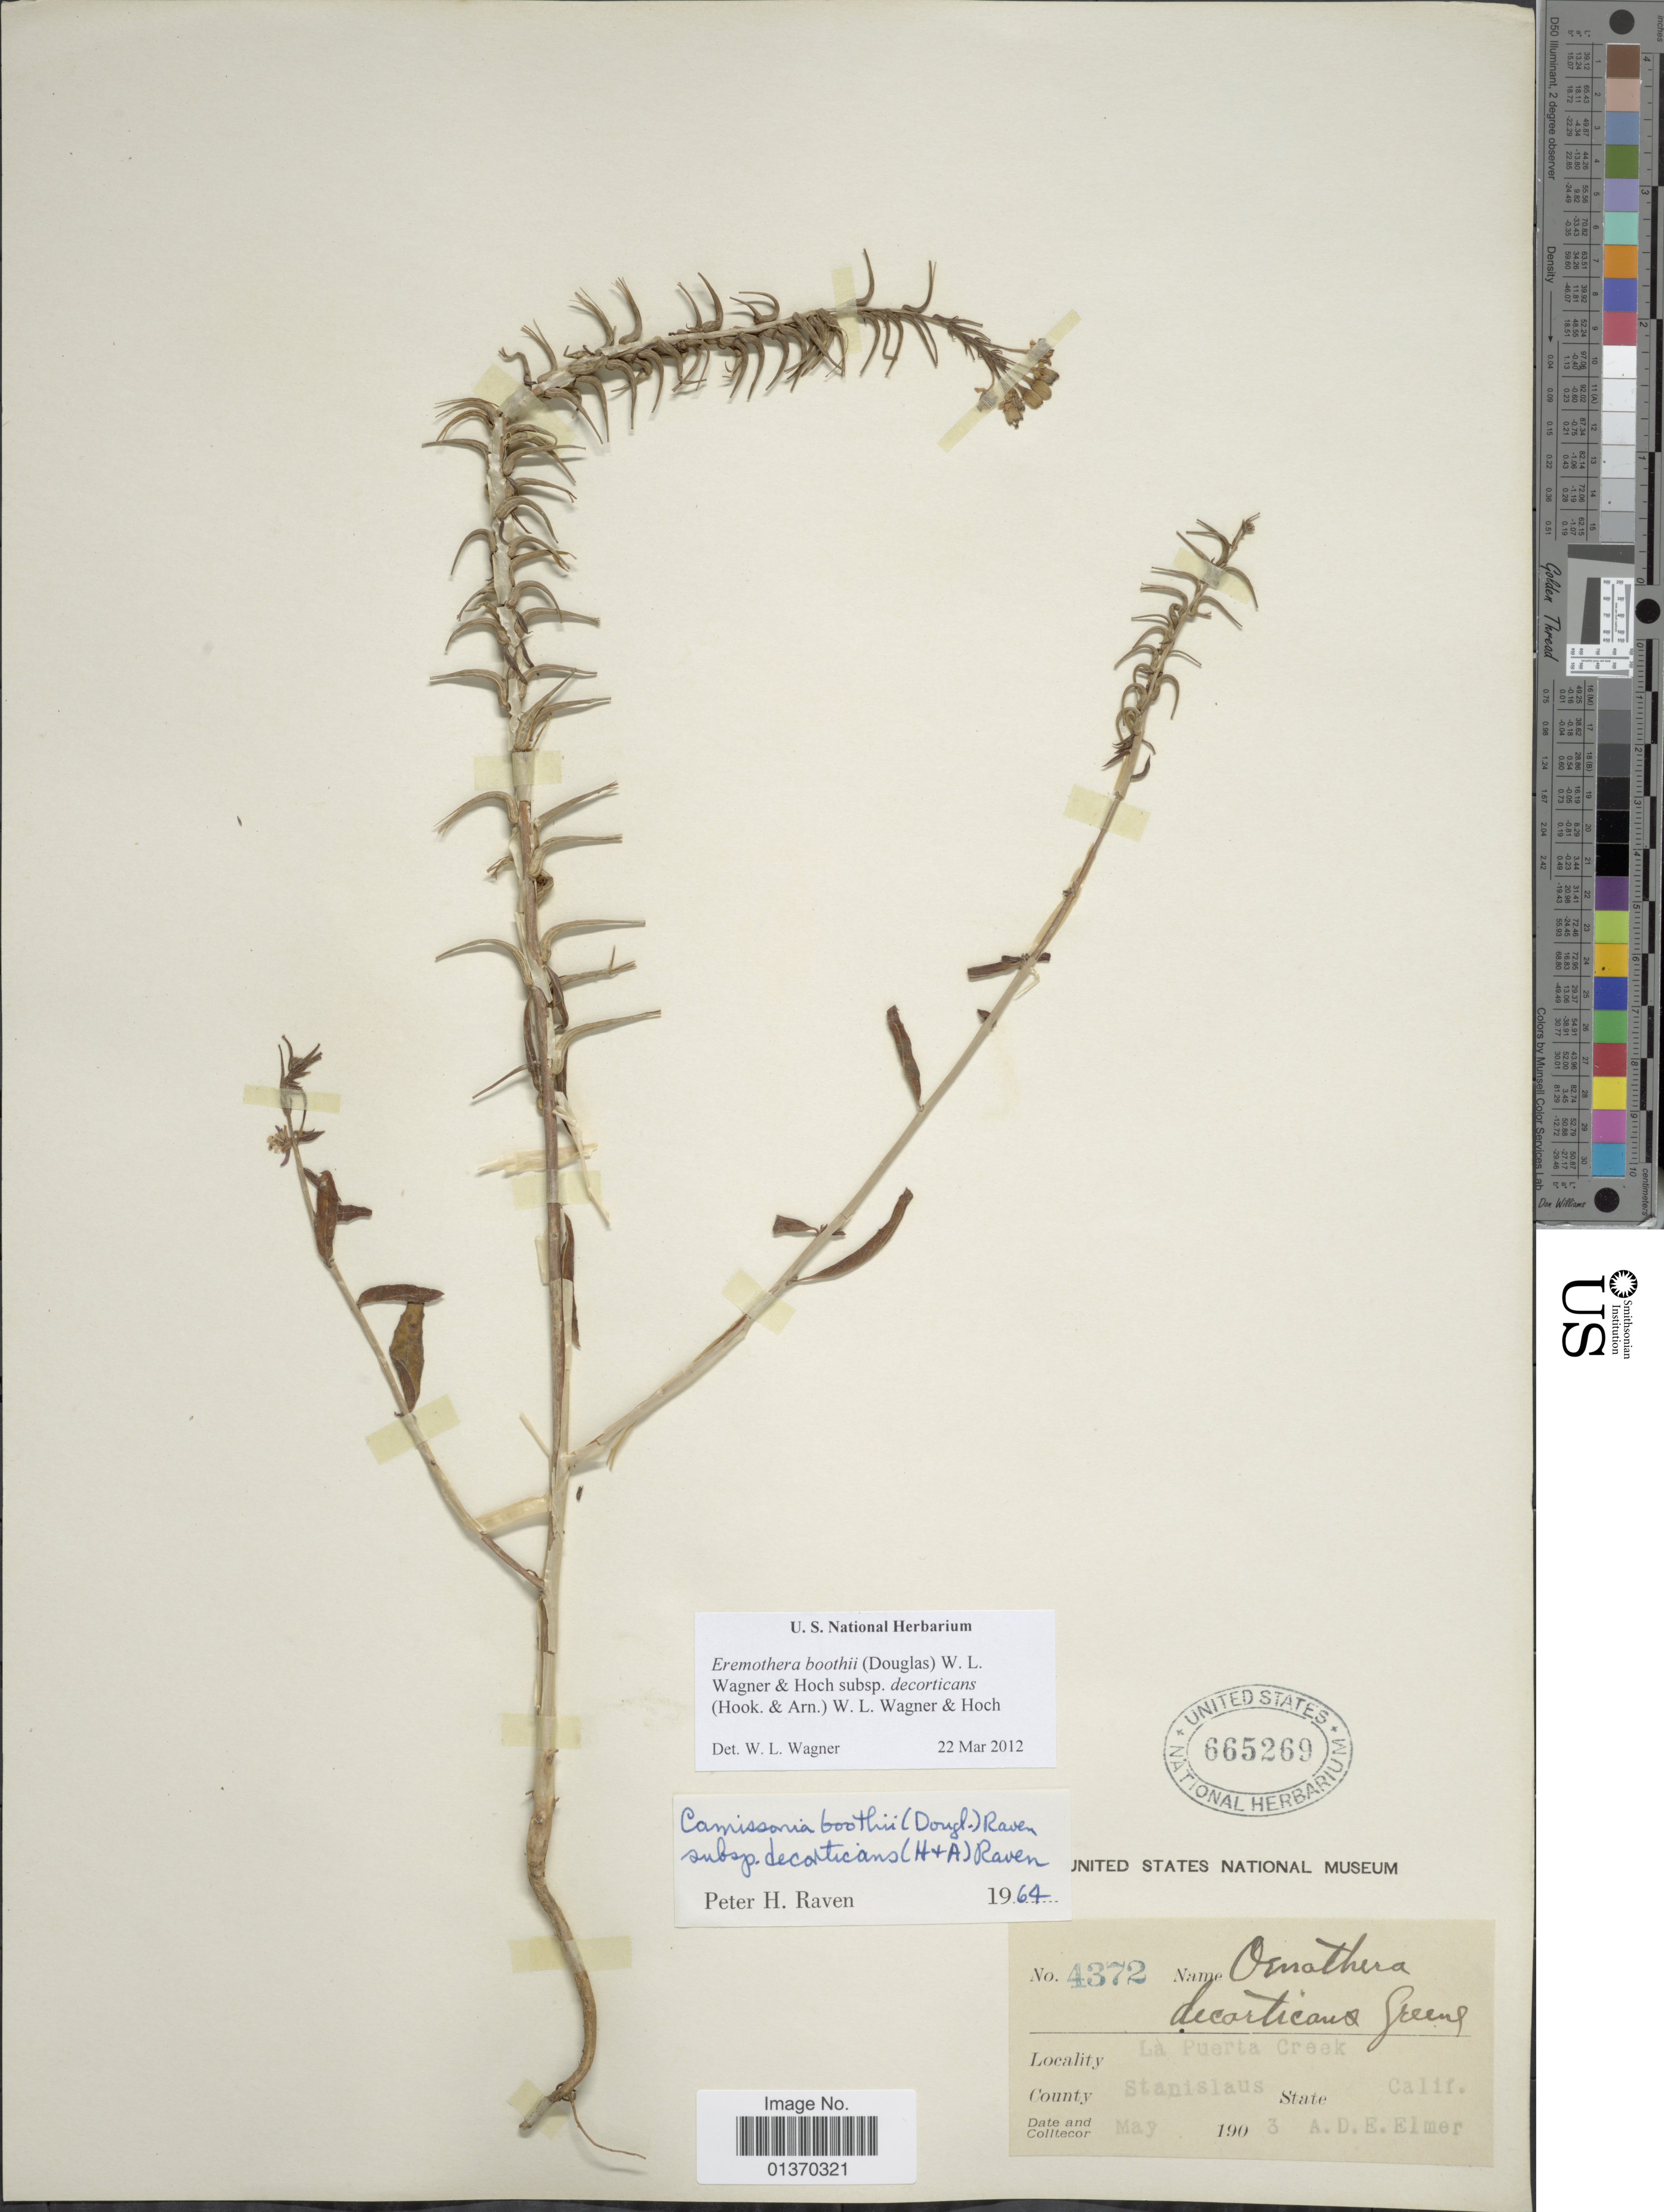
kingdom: Plantae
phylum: Tracheophyta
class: Magnoliopsida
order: Myrtales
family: Onagraceae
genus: Eremothera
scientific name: Eremothera boothii subsp. decorticans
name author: (Hook. & Arn.) W.L. Wagner & Hoch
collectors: A. D. E. Elmer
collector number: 4372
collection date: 1903-05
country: United States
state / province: California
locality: La Puerta Creek, Stanislaus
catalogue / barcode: US 665269